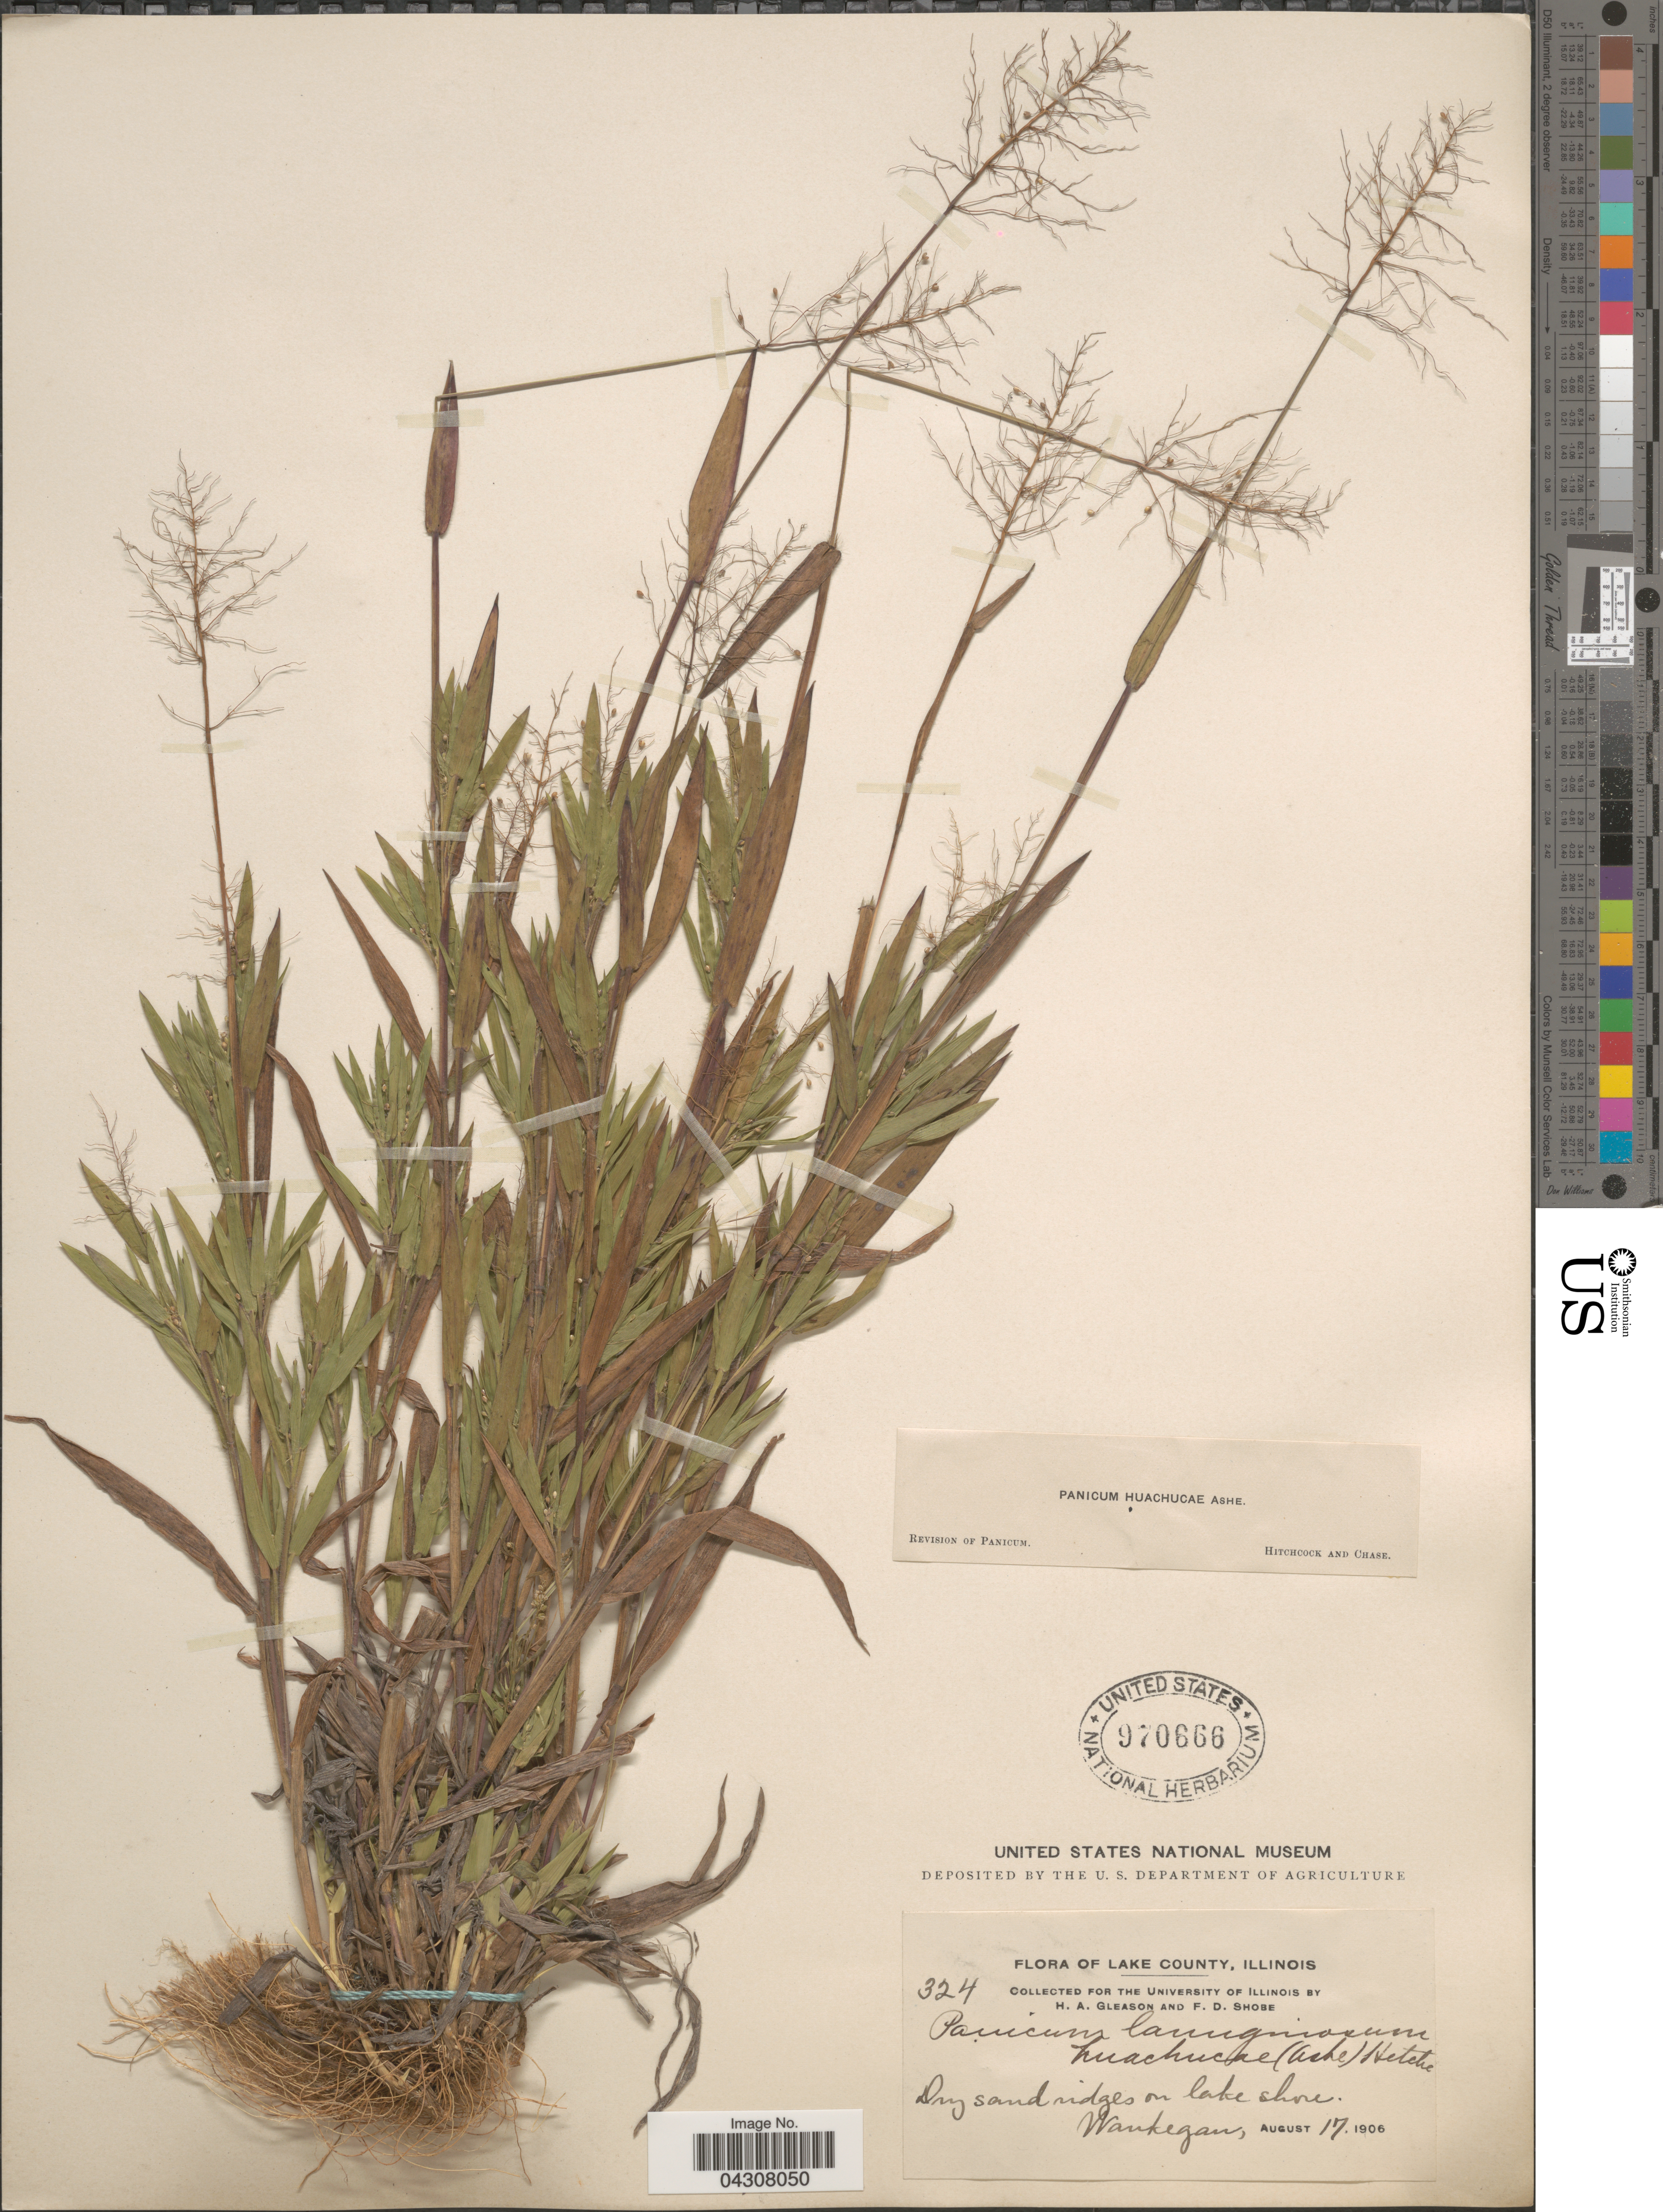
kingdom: Plantae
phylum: Tracheophyta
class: Liliopsida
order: Poales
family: Poaceae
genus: Dichanthelium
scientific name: Dichanthelium acuminatum var. acuminatum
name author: (Sw.) Gould & C.A. Clark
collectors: H. A. Gleason & F. Shobe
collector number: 324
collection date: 1906-08-17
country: United States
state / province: Illinois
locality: Lake County. Dry sand ridges on lake shore. Waukegan.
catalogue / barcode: US 970666